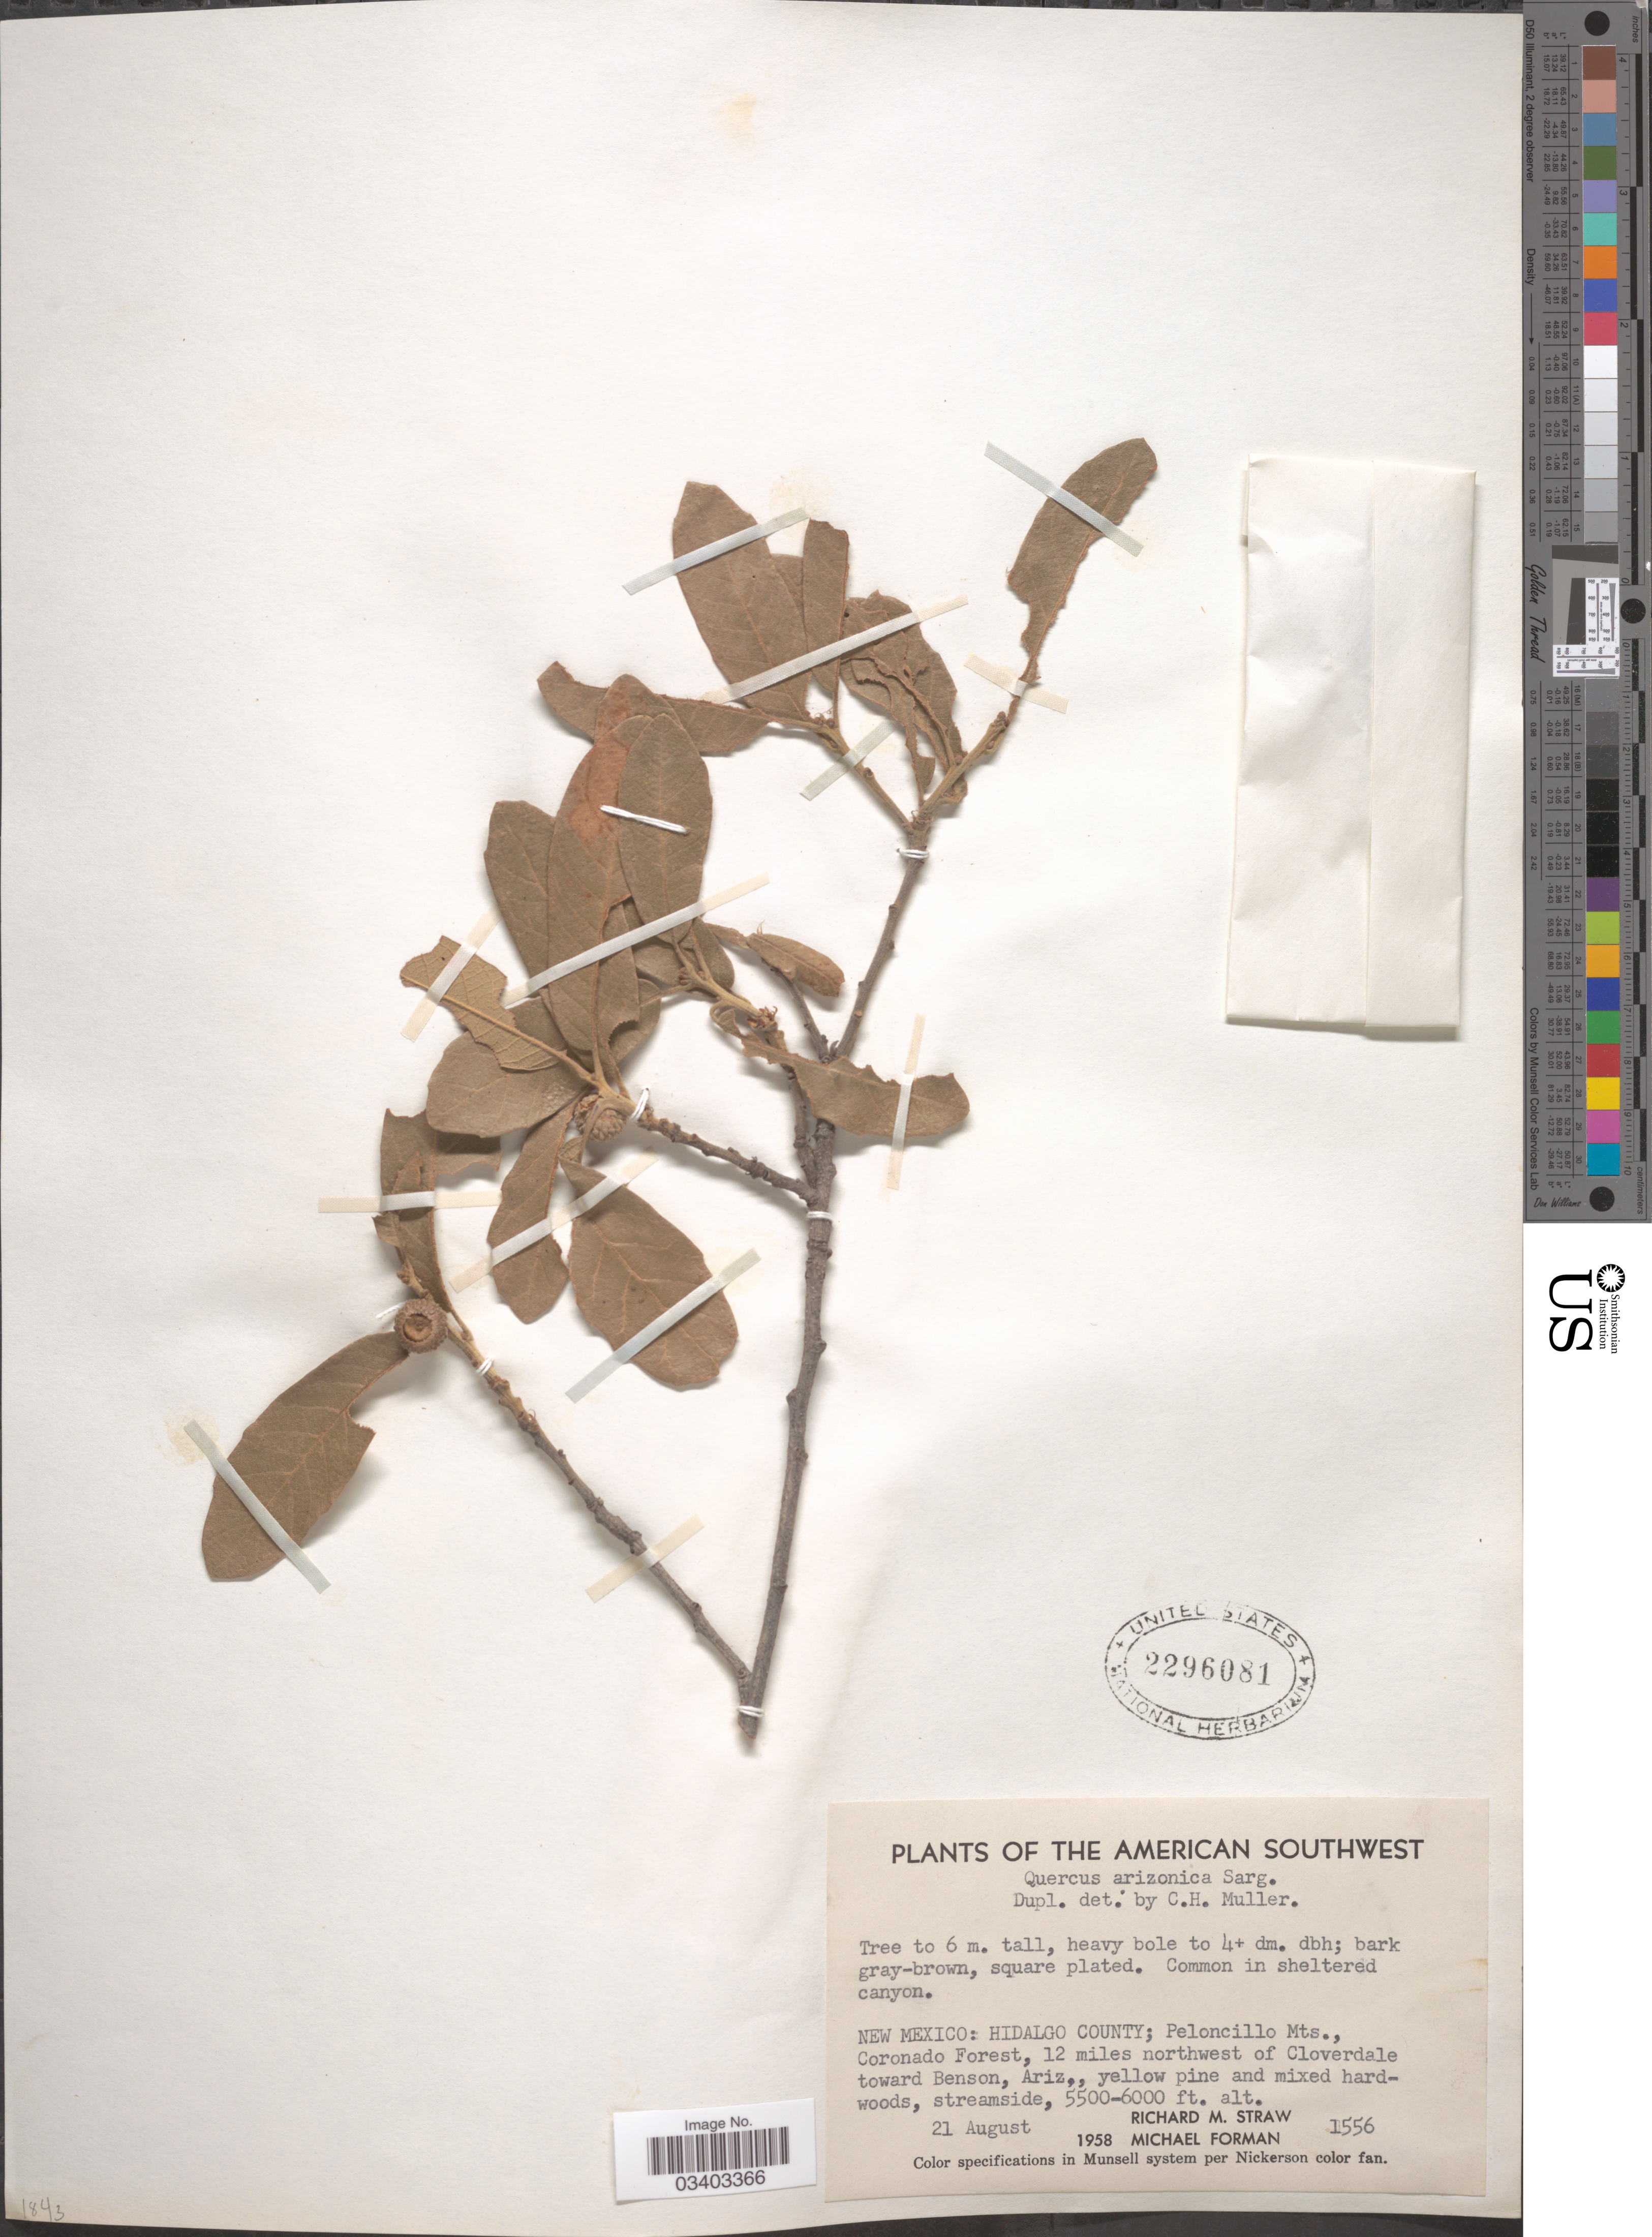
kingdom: Plantae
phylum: Tracheophyta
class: Magnoliopsida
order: Fagales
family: Fagaceae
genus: Quercus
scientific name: Quercus arizonica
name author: Sarg.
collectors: R. M. Straw & Forman, M.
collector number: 1556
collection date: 1958-08-21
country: United States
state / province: New Mexico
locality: Southwest. Hidalgo County; Peloncillo Mts., Coronado Forest, 12 miles northwest of Cloverdale toward Benson, Ariz.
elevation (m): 1676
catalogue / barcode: US 2296081